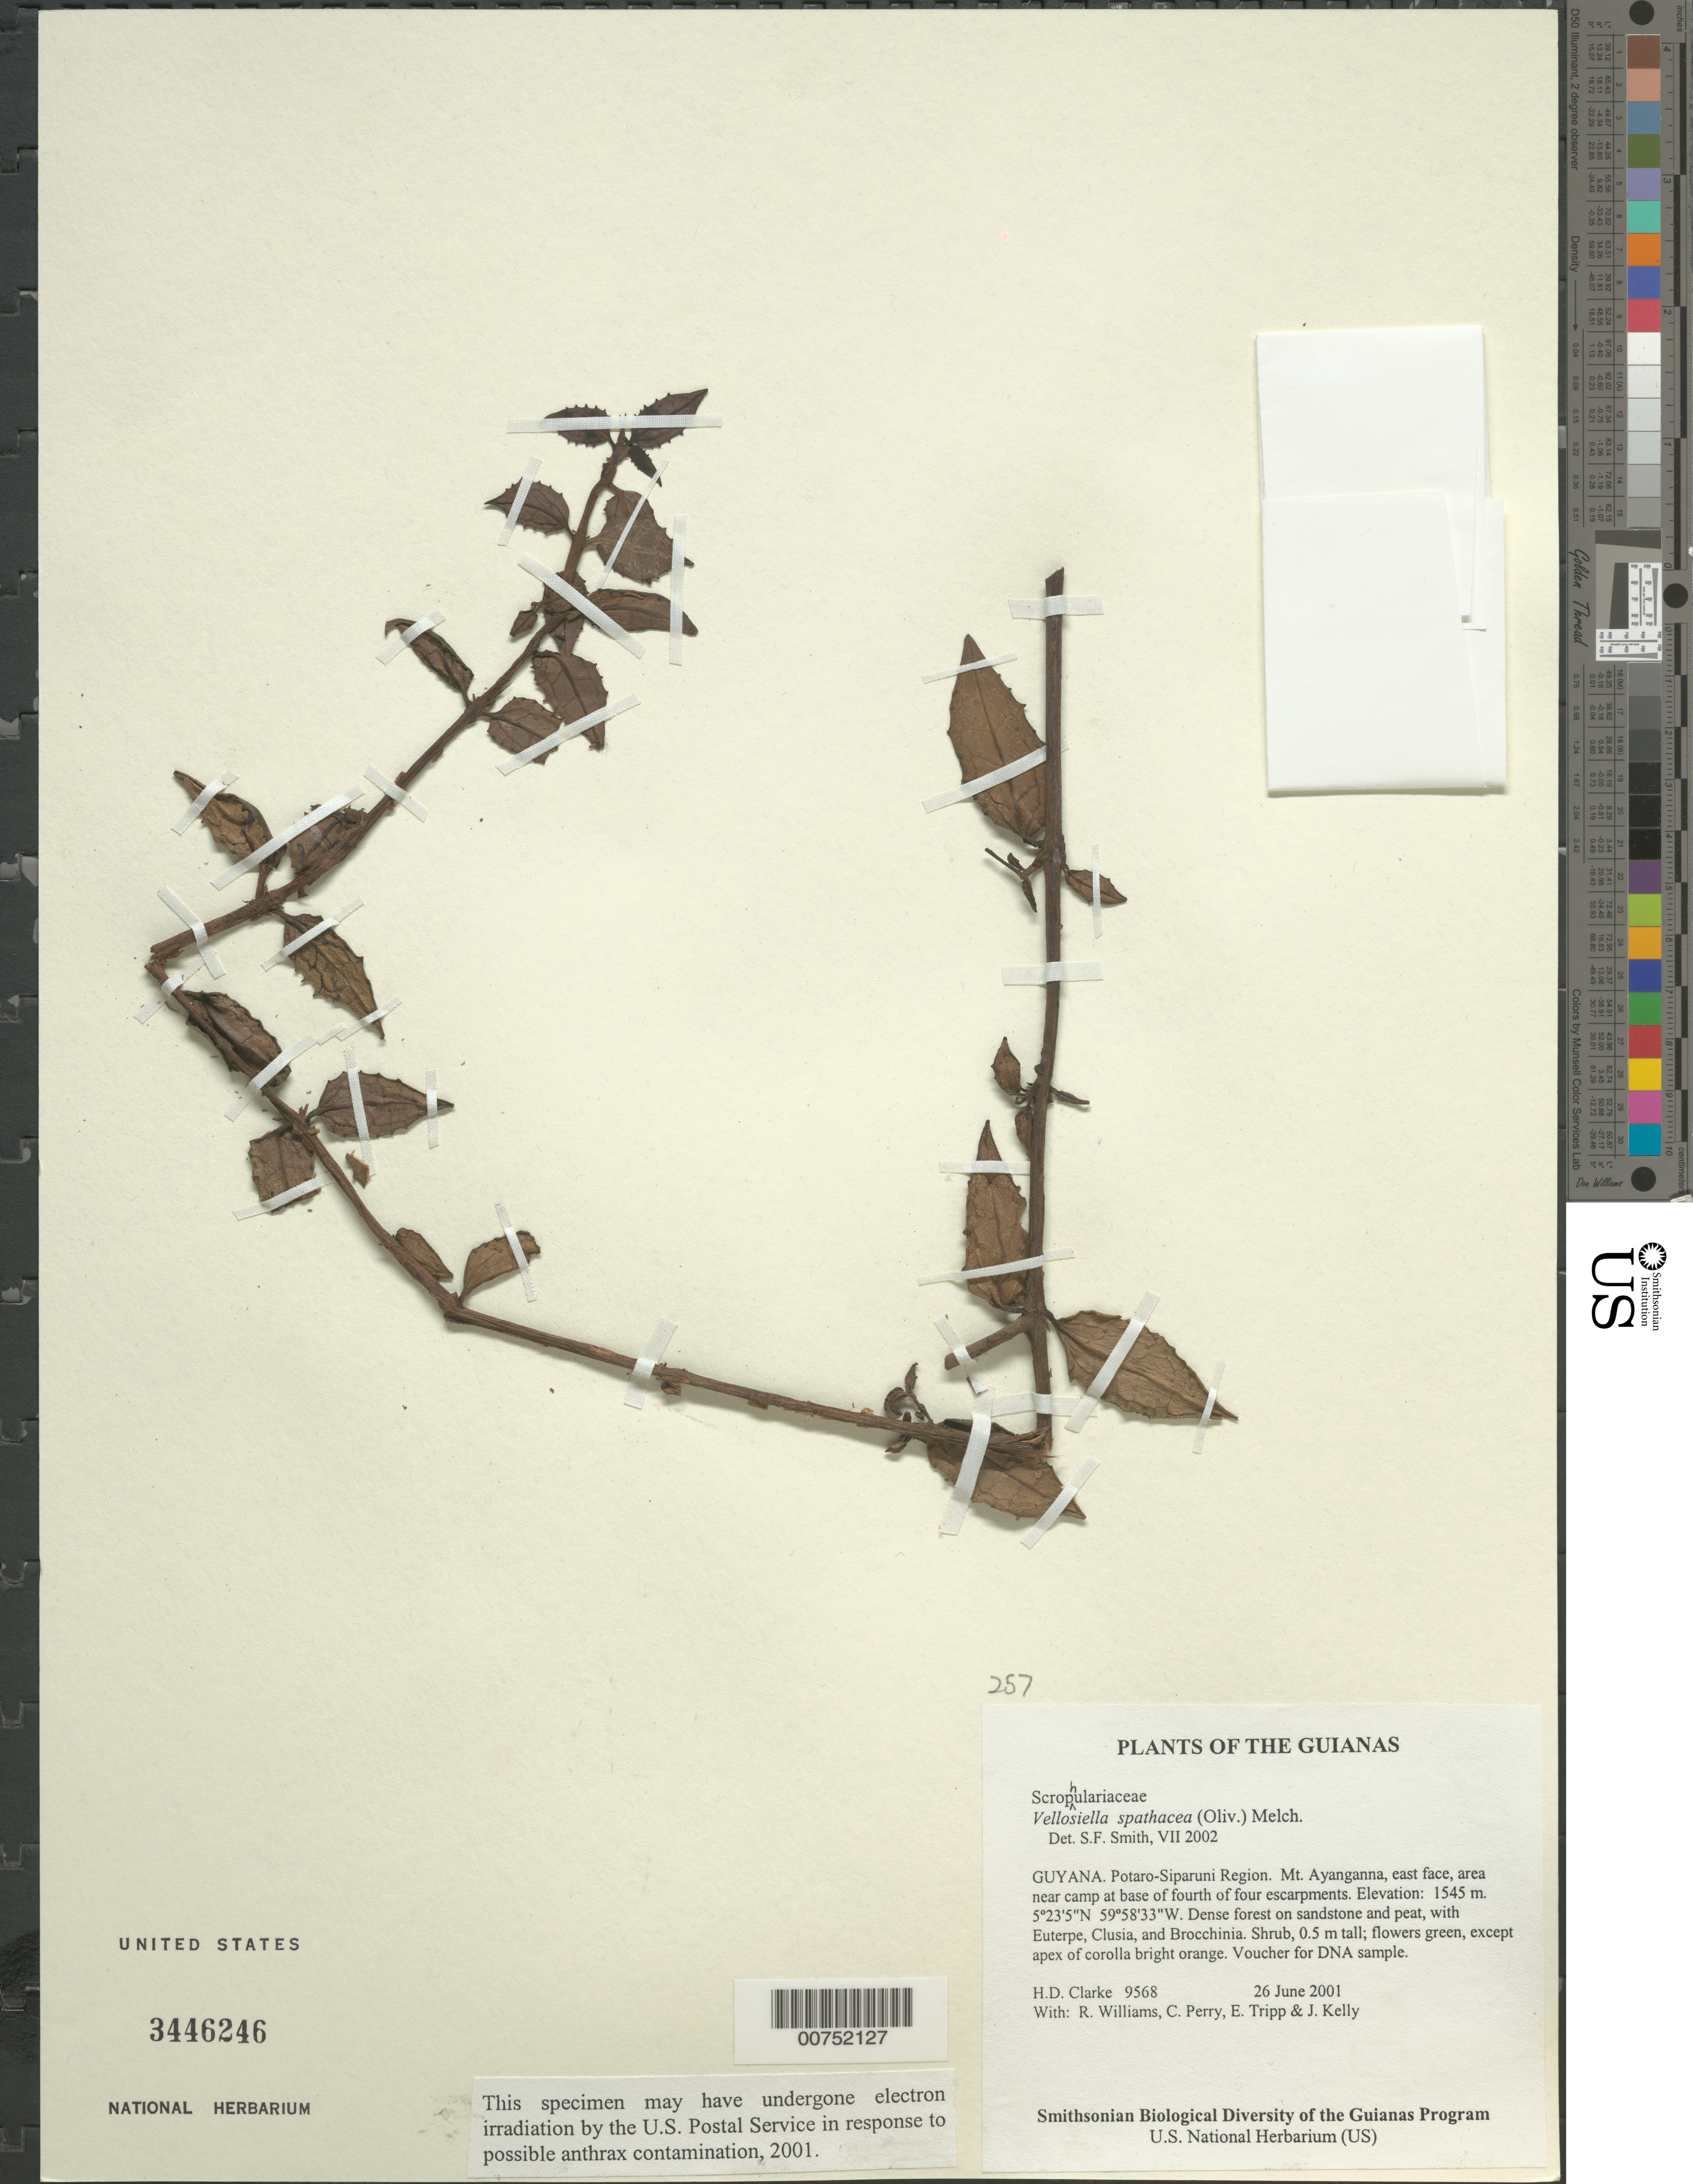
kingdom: Plantae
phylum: Tracheophyta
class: Magnoliopsida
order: Lamiales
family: Orobanchaceae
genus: Vellosiella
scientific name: Vellosiella spathacea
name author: (Oliv.) Melch.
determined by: Smith, Stephen F., (US), NMNH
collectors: H. D. Clarke, R. Williams, C. Perry, E. Tripp & J. Kelly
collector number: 9568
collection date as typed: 26 June 2001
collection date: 2001-06-26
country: Guyana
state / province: Potaro-Siparuni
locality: Mt. Ayanganna, east face, area near camp at base of fourth of four escarpments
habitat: Dense forest on sandstone and peat, with Euterpe, Clusia, and Brocchinia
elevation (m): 1545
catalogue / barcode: US 3446246